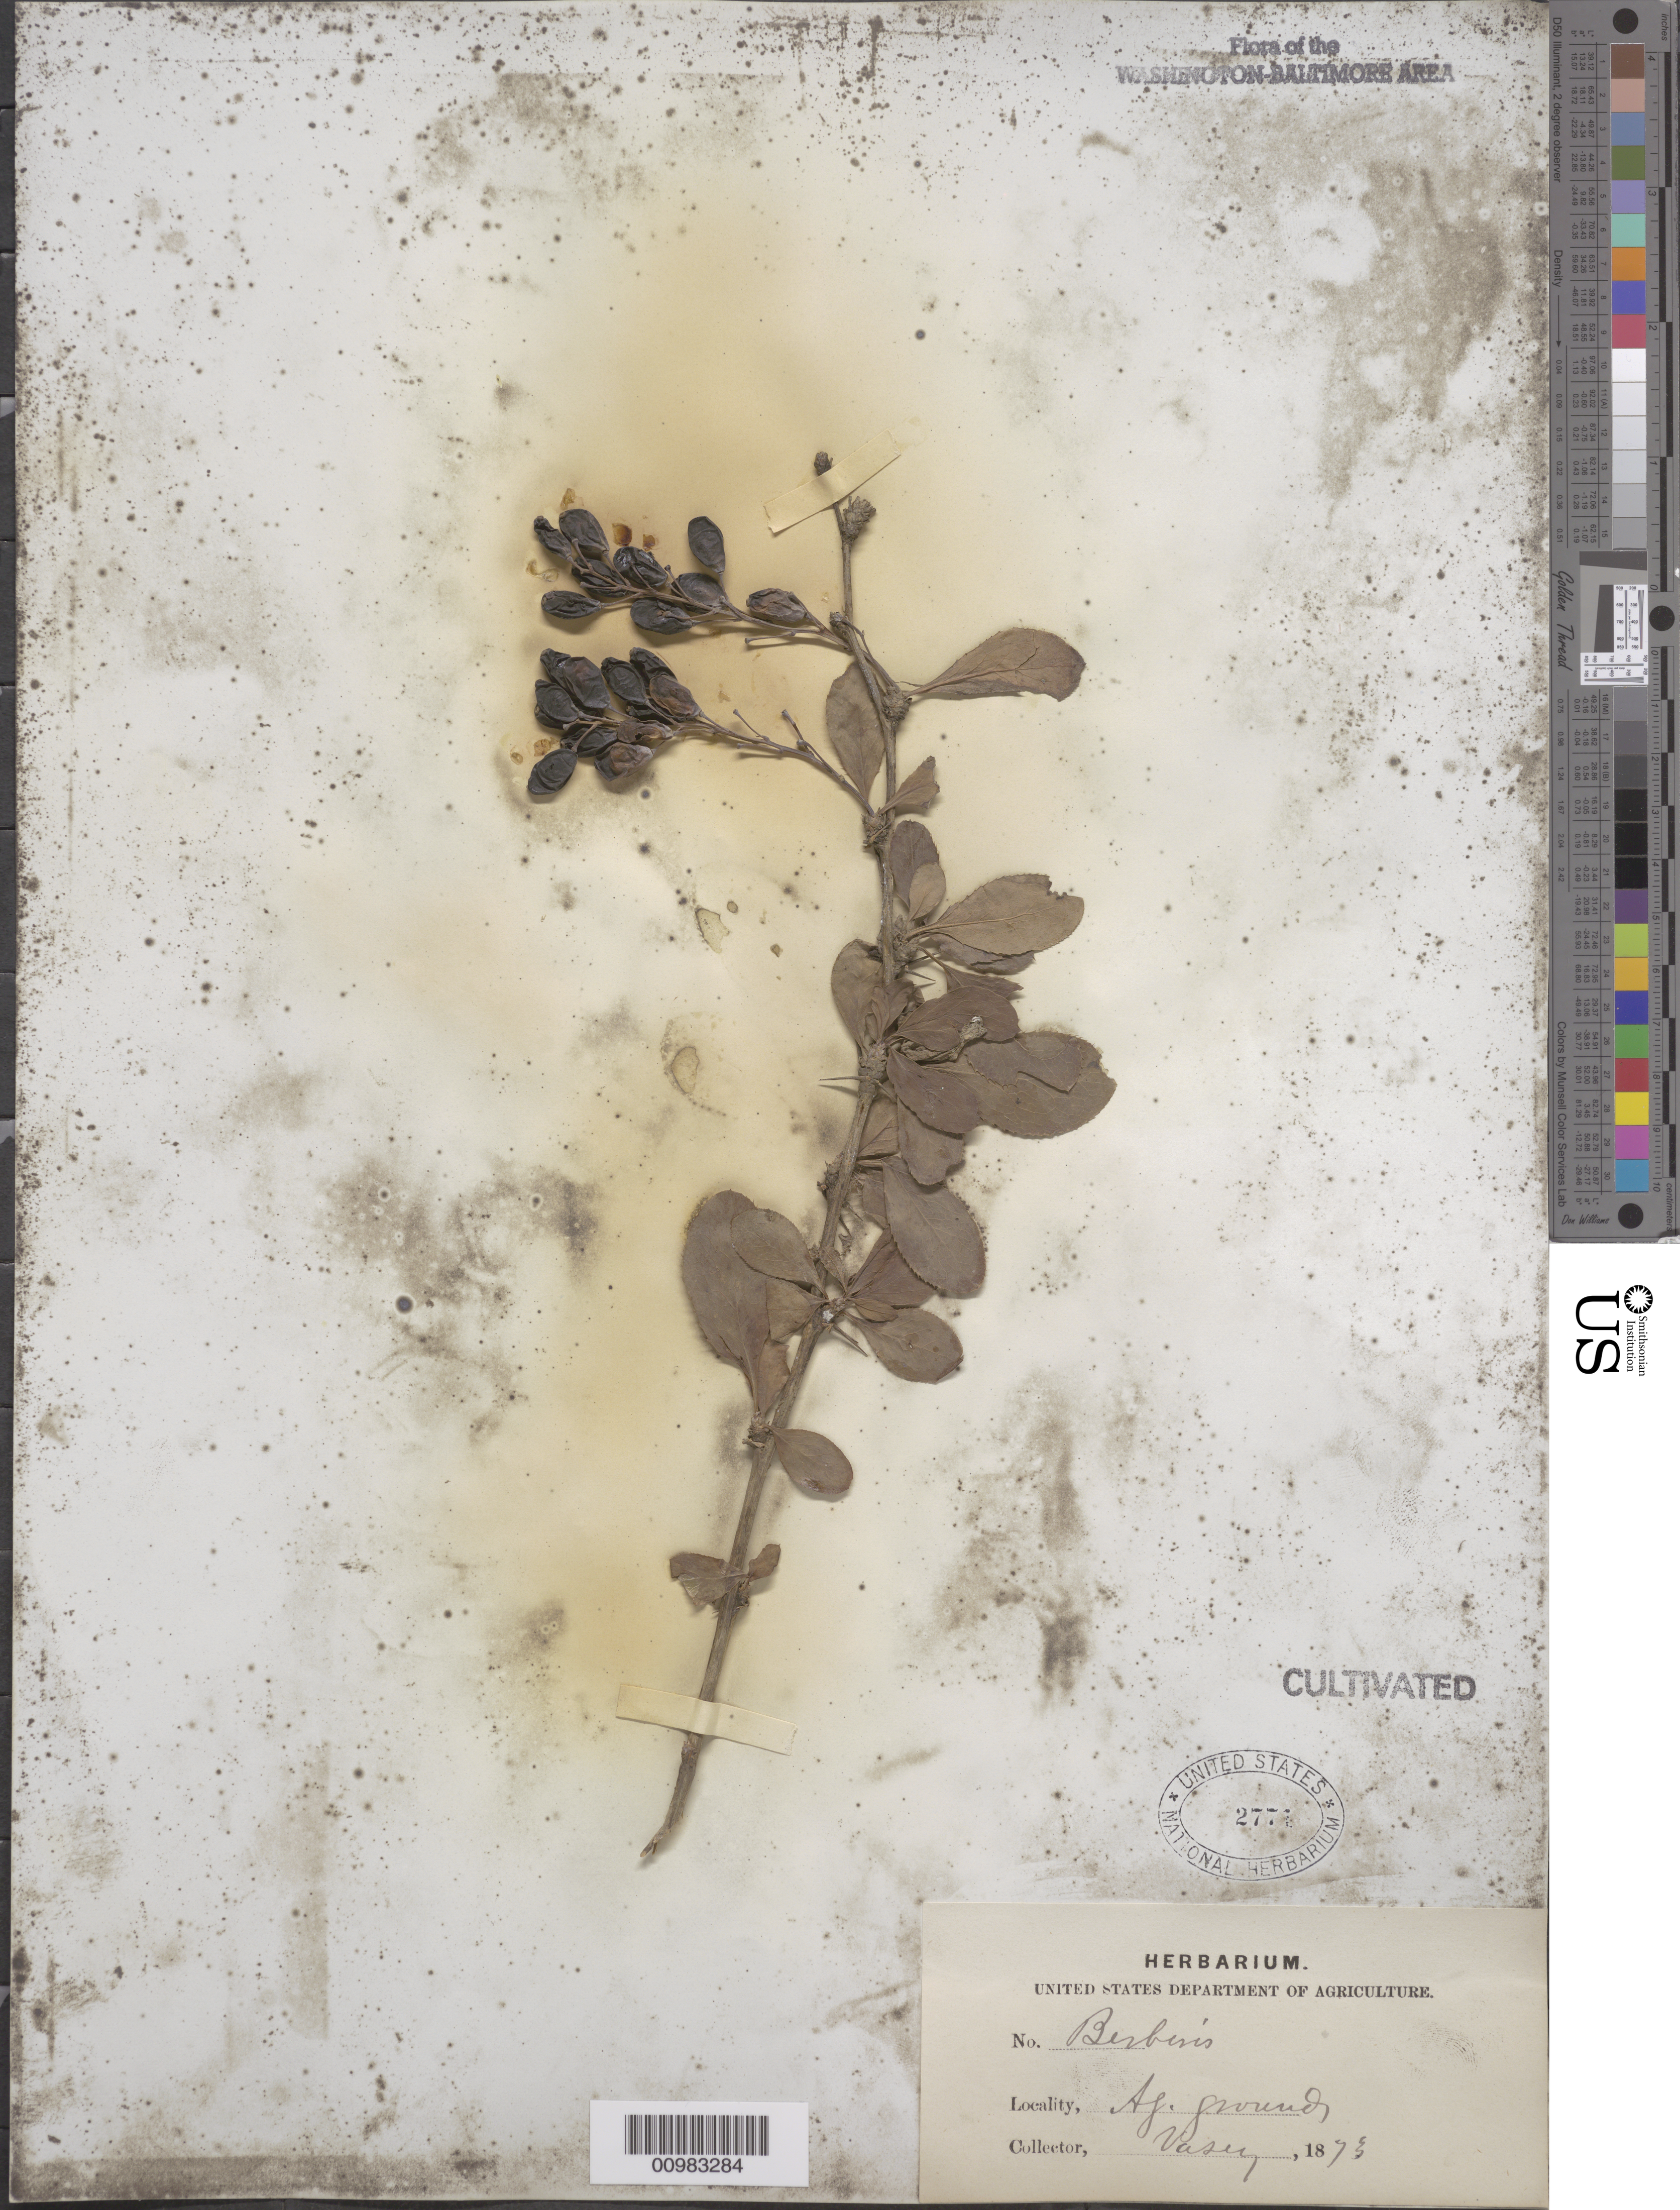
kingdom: Plantae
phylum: Tracheophyta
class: Magnoliopsida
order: Ranunculales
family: Berberidaceae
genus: Berberis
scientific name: Berberis sp.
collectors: G. R. Vasey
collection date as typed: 1873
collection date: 1873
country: United States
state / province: District of Columbia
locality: Agriculture grounds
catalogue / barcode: US 2771